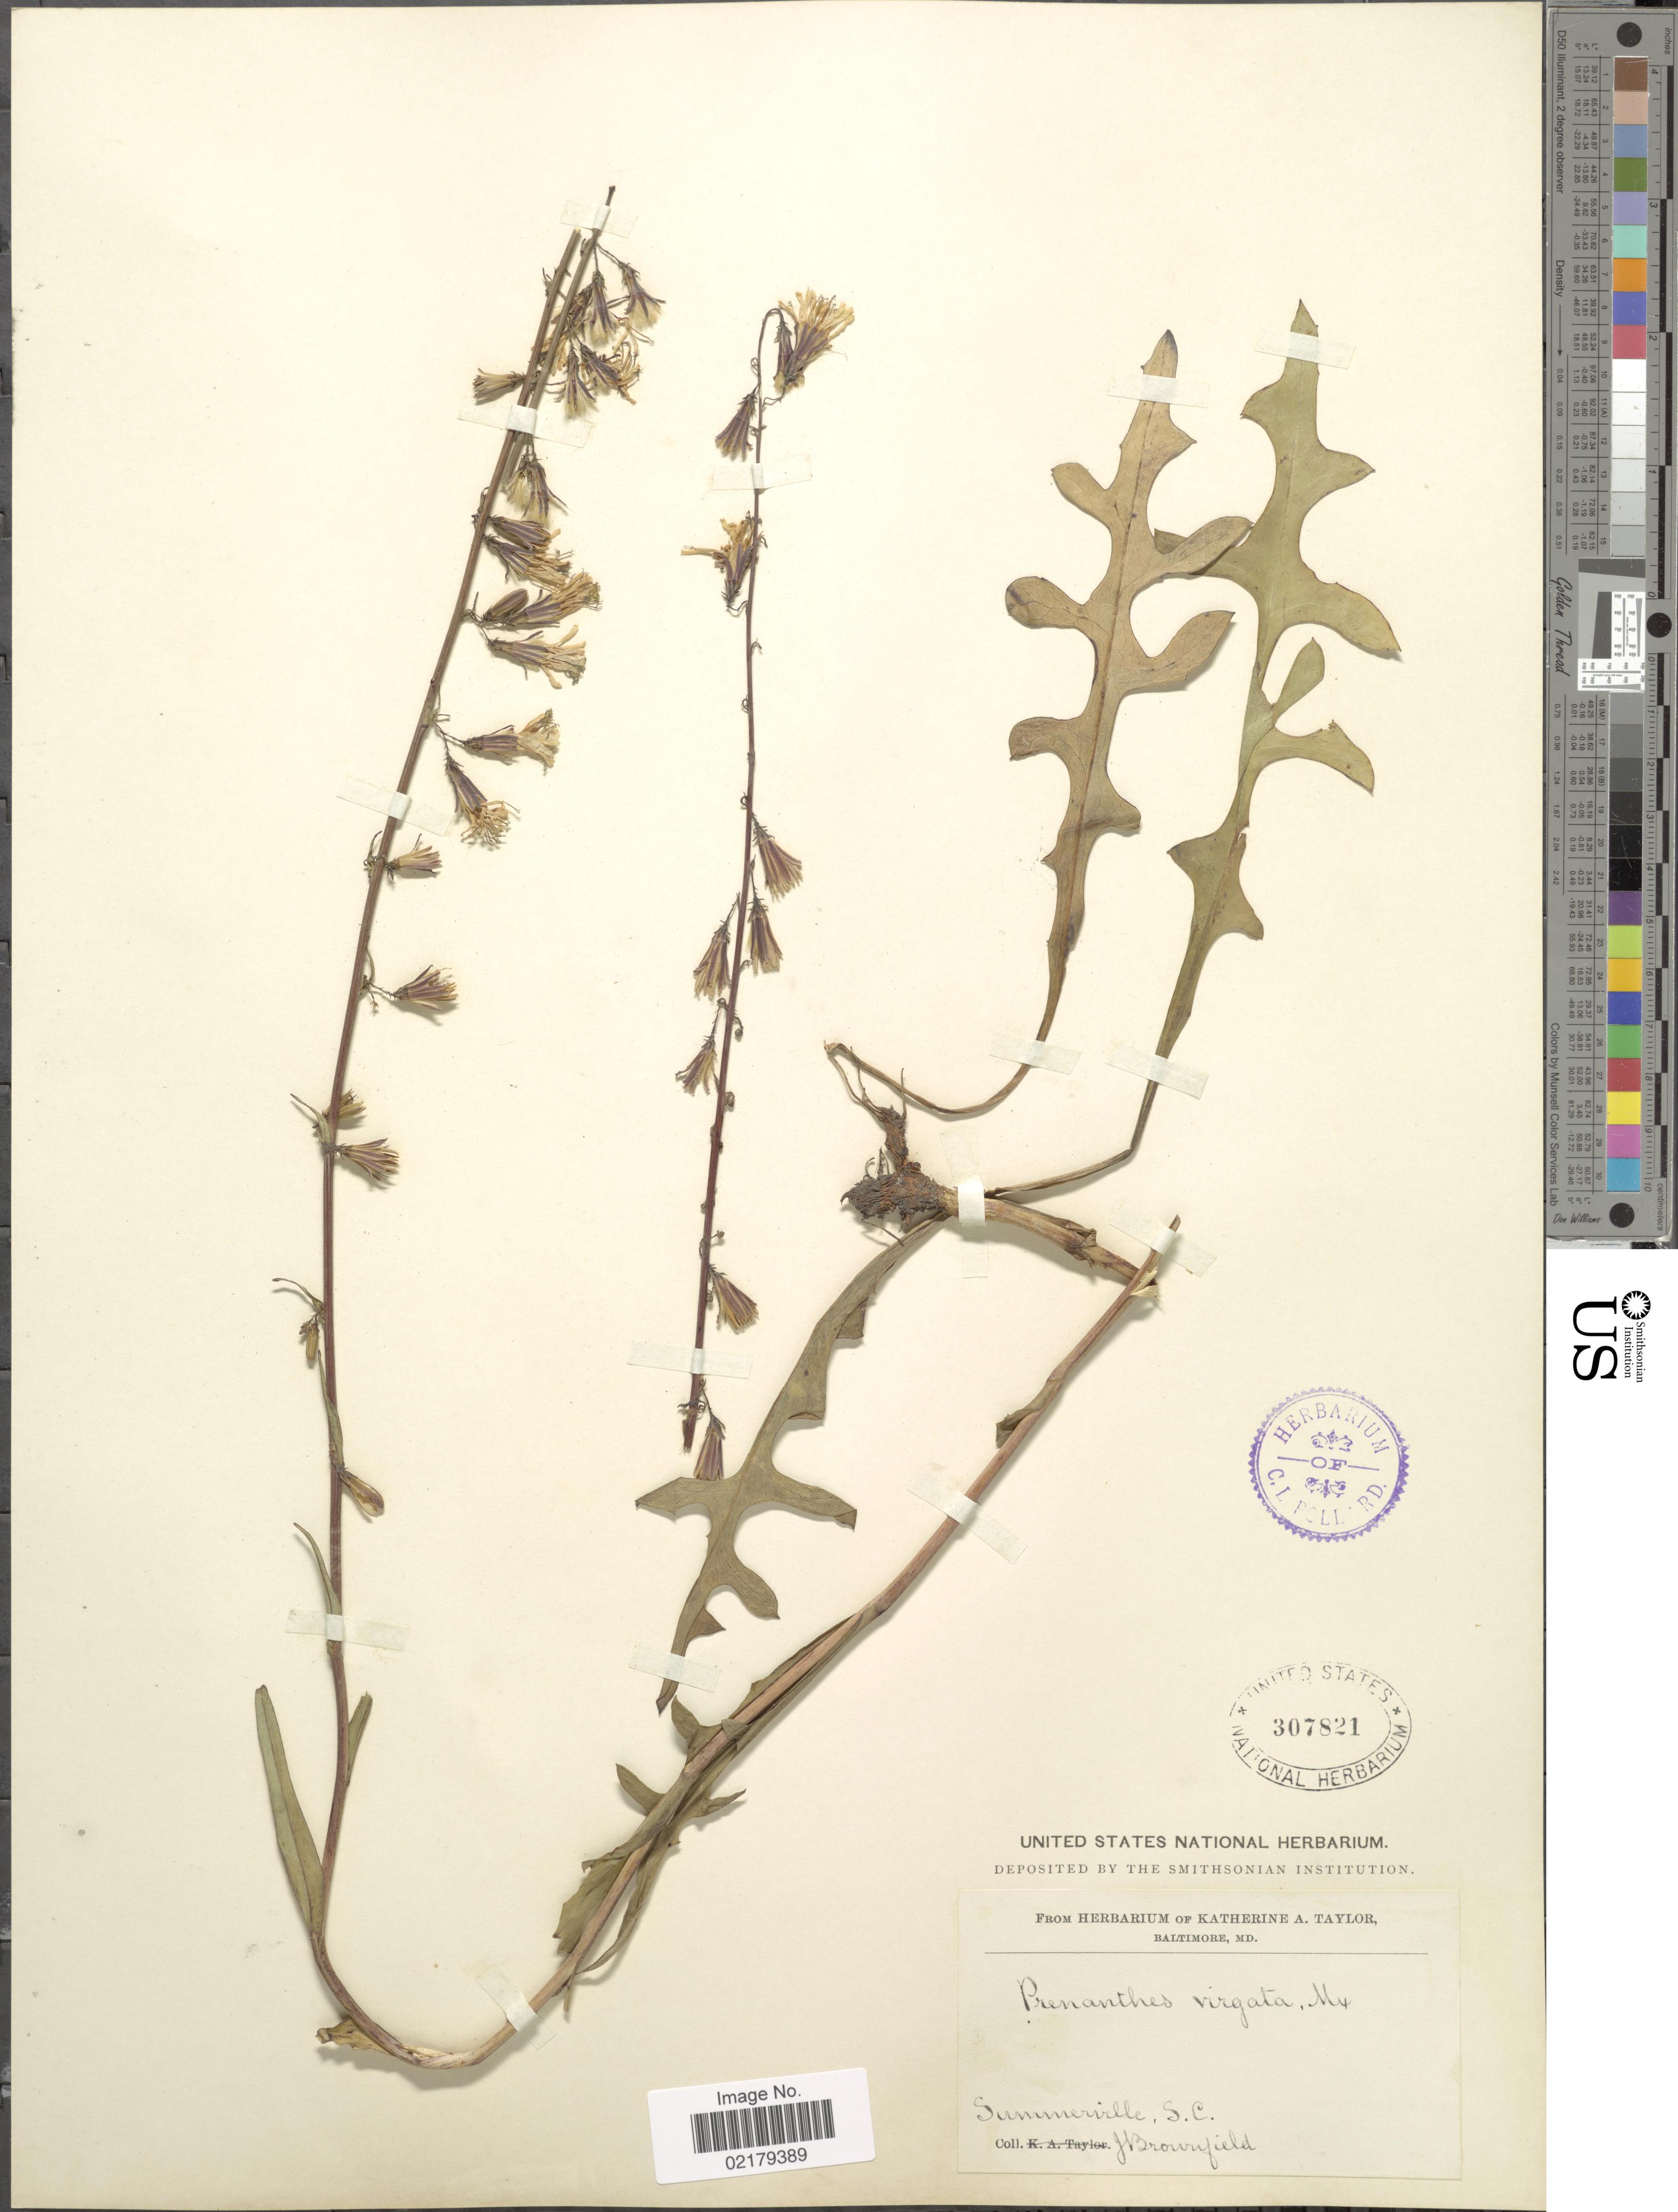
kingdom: Plantae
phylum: Tracheophyta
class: Magnoliopsida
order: Asterales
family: Asteraceae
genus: Prenanthes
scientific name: Prenanthes autumnalis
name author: Walter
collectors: J. Brownfield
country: United States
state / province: South Carolina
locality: Summerville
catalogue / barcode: US 307821